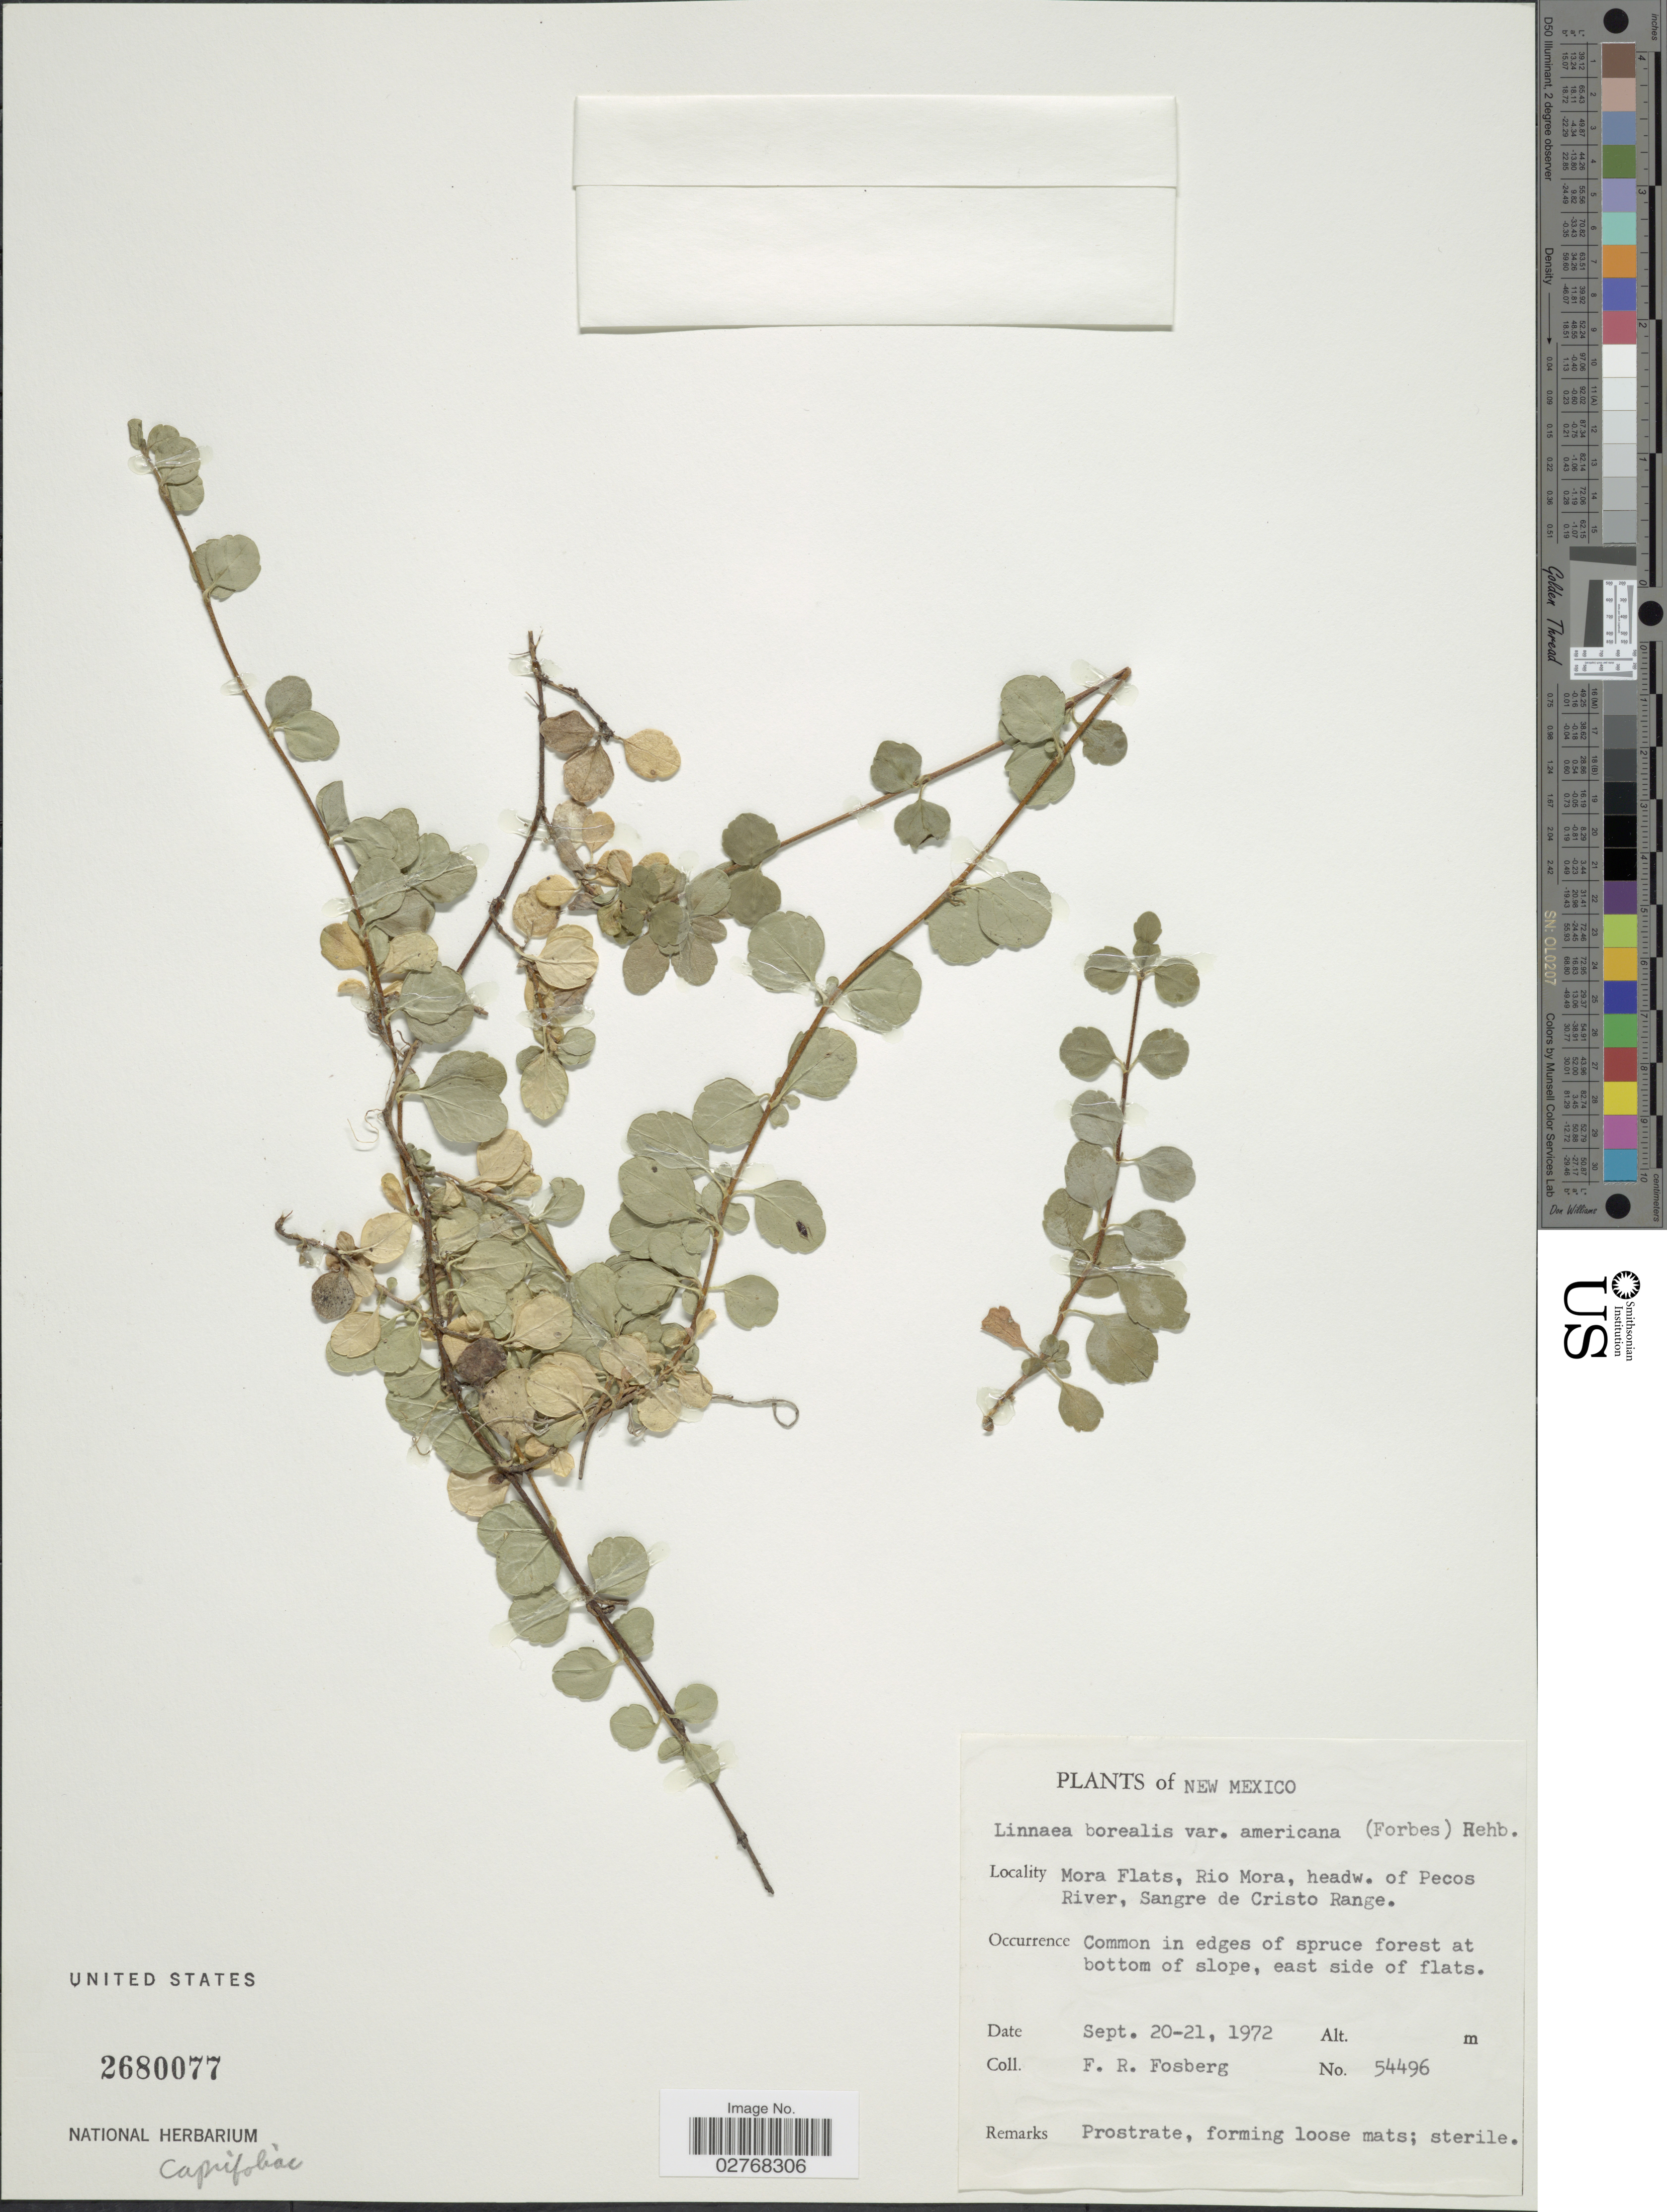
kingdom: Plantae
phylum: Tracheophyta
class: Magnoliopsida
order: Dipsacales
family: Caprifoliaceae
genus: Linnaea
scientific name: Linnaea borealis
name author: L.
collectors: F. R. Fosberg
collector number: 54496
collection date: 1972-09-20/1972-09-21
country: United States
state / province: New Mexico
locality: Mora Flats, Rio Mora, headw. of Pecos River, Sangre de Cristo Range.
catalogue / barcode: US 2680077